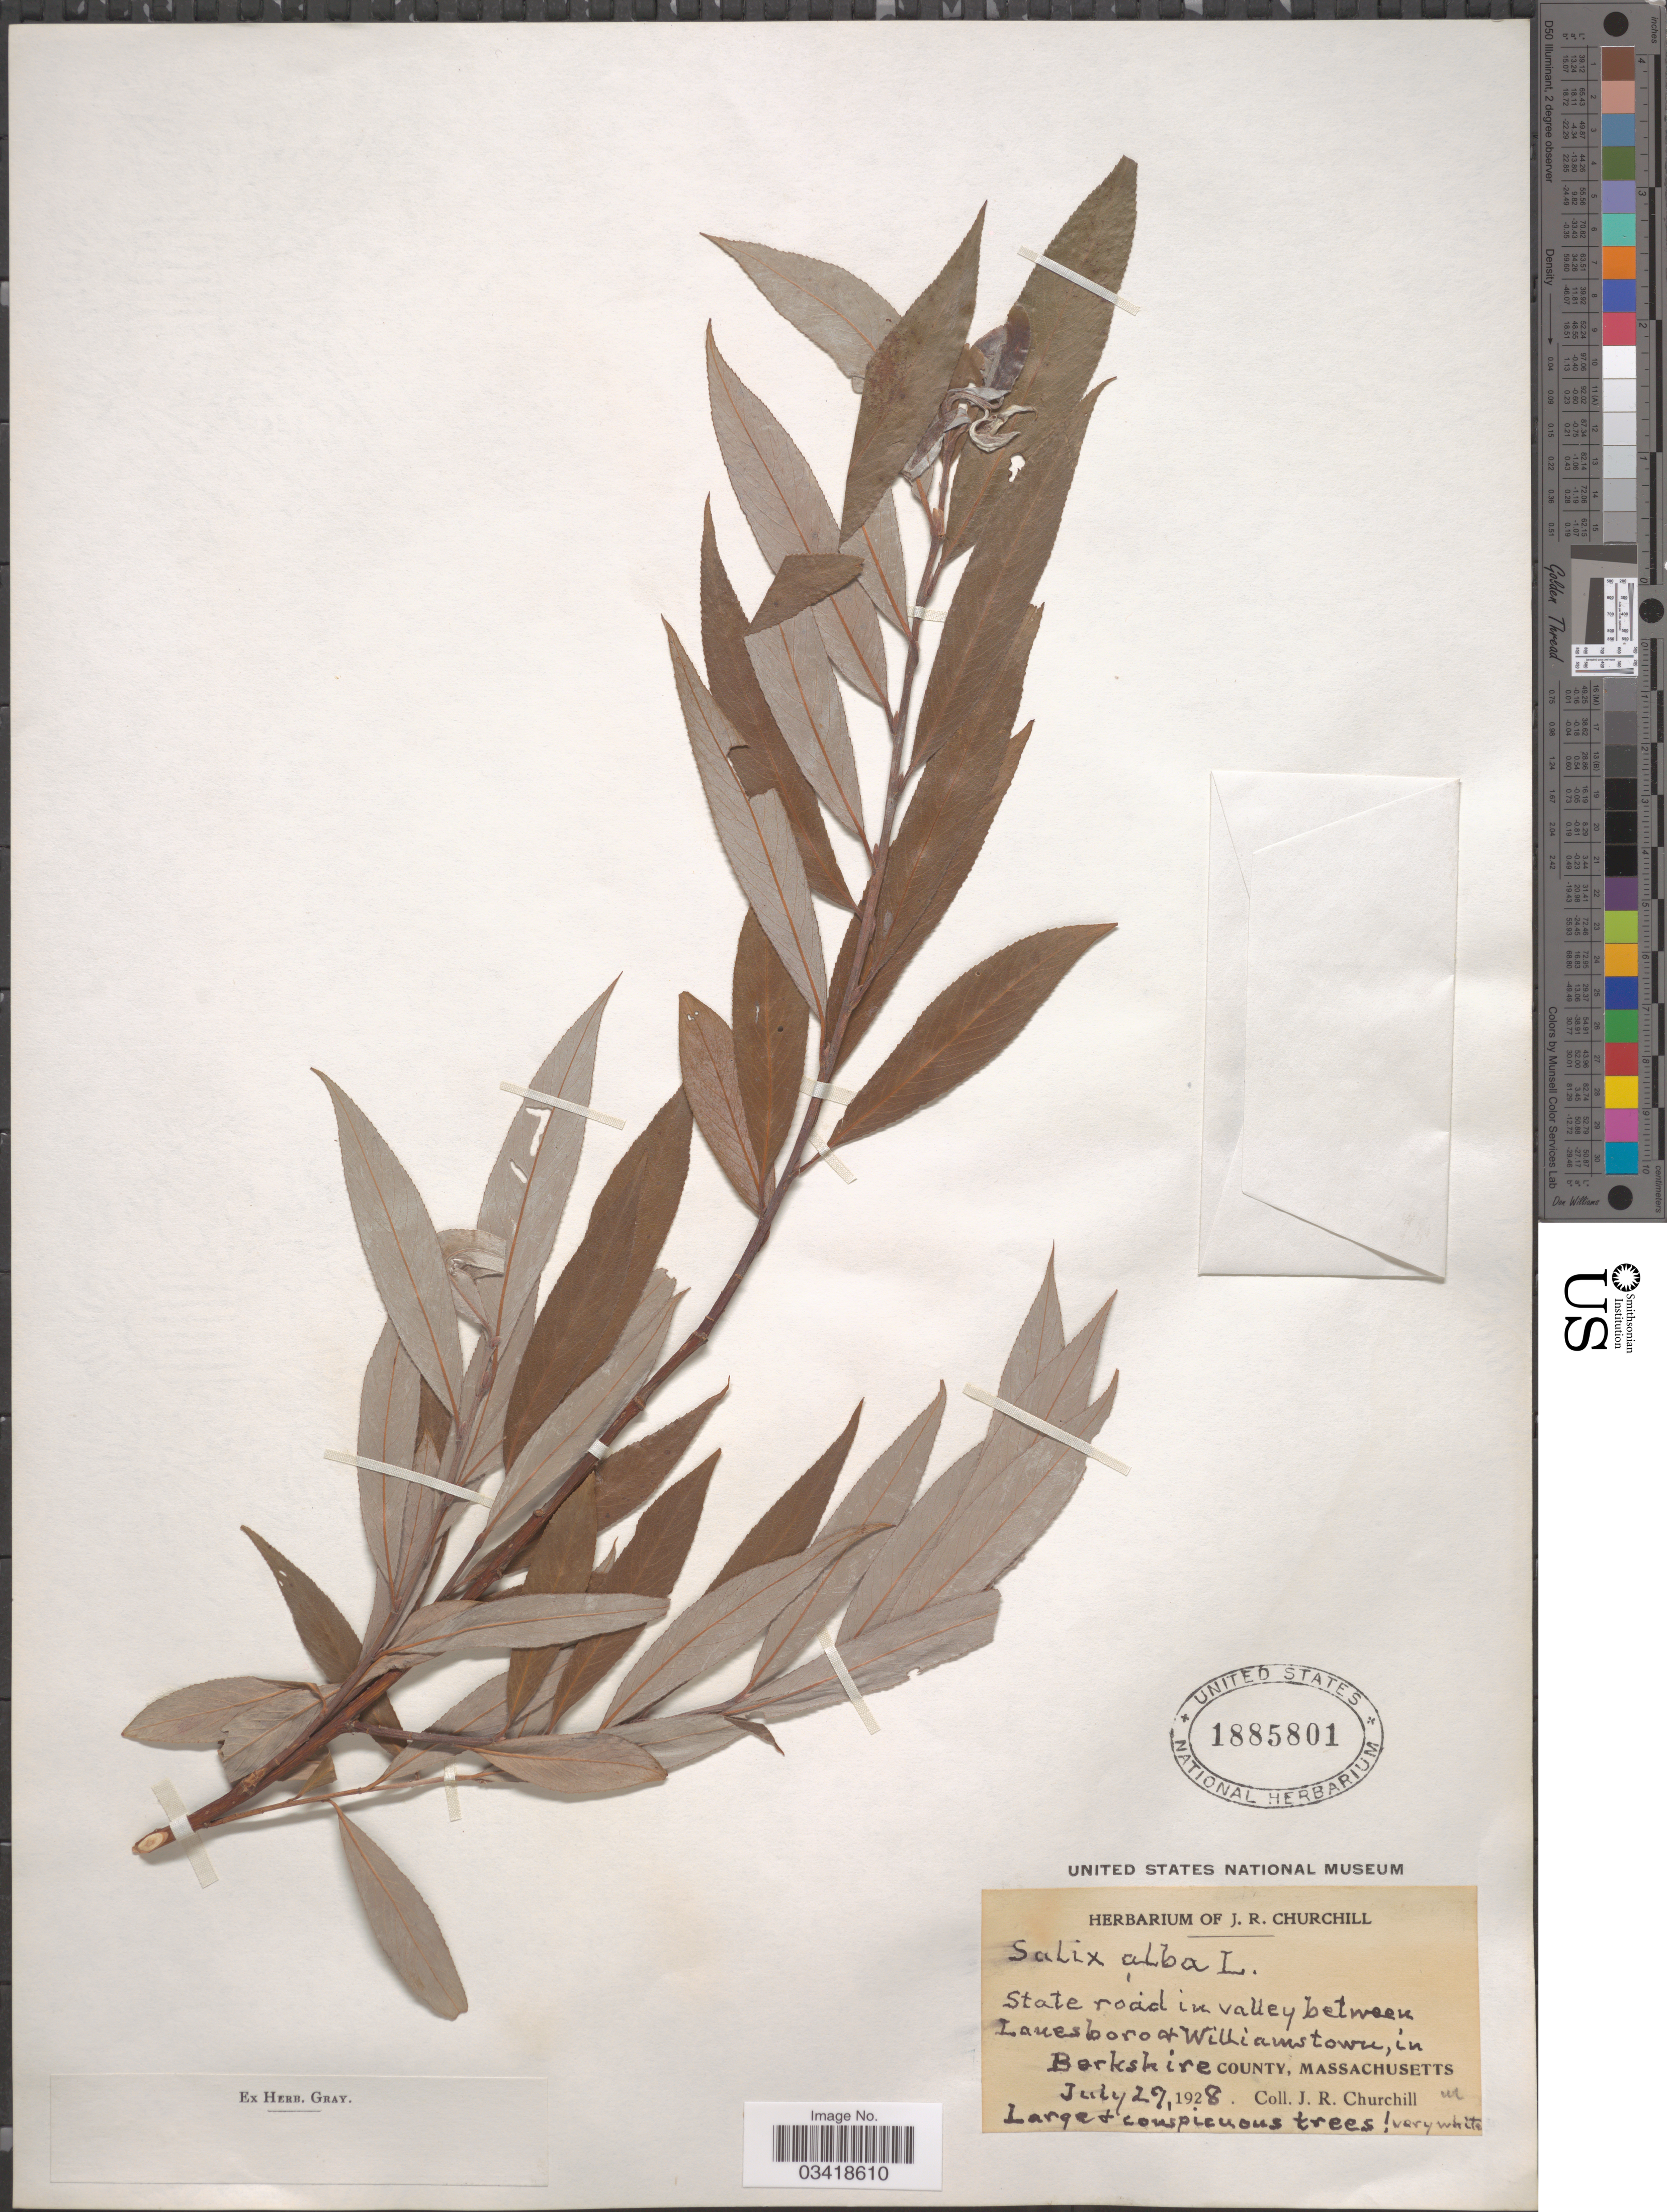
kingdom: Plantae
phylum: Tracheophyta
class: Magnoliopsida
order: Malpighiales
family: Salicaceae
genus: Salix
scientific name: Salix alba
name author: L.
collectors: J. Churchill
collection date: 1928-07-29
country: United States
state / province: Massachusetts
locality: State road in valley between Lanesboro at Williamstown, in Berkshire County.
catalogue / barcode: US 1885801